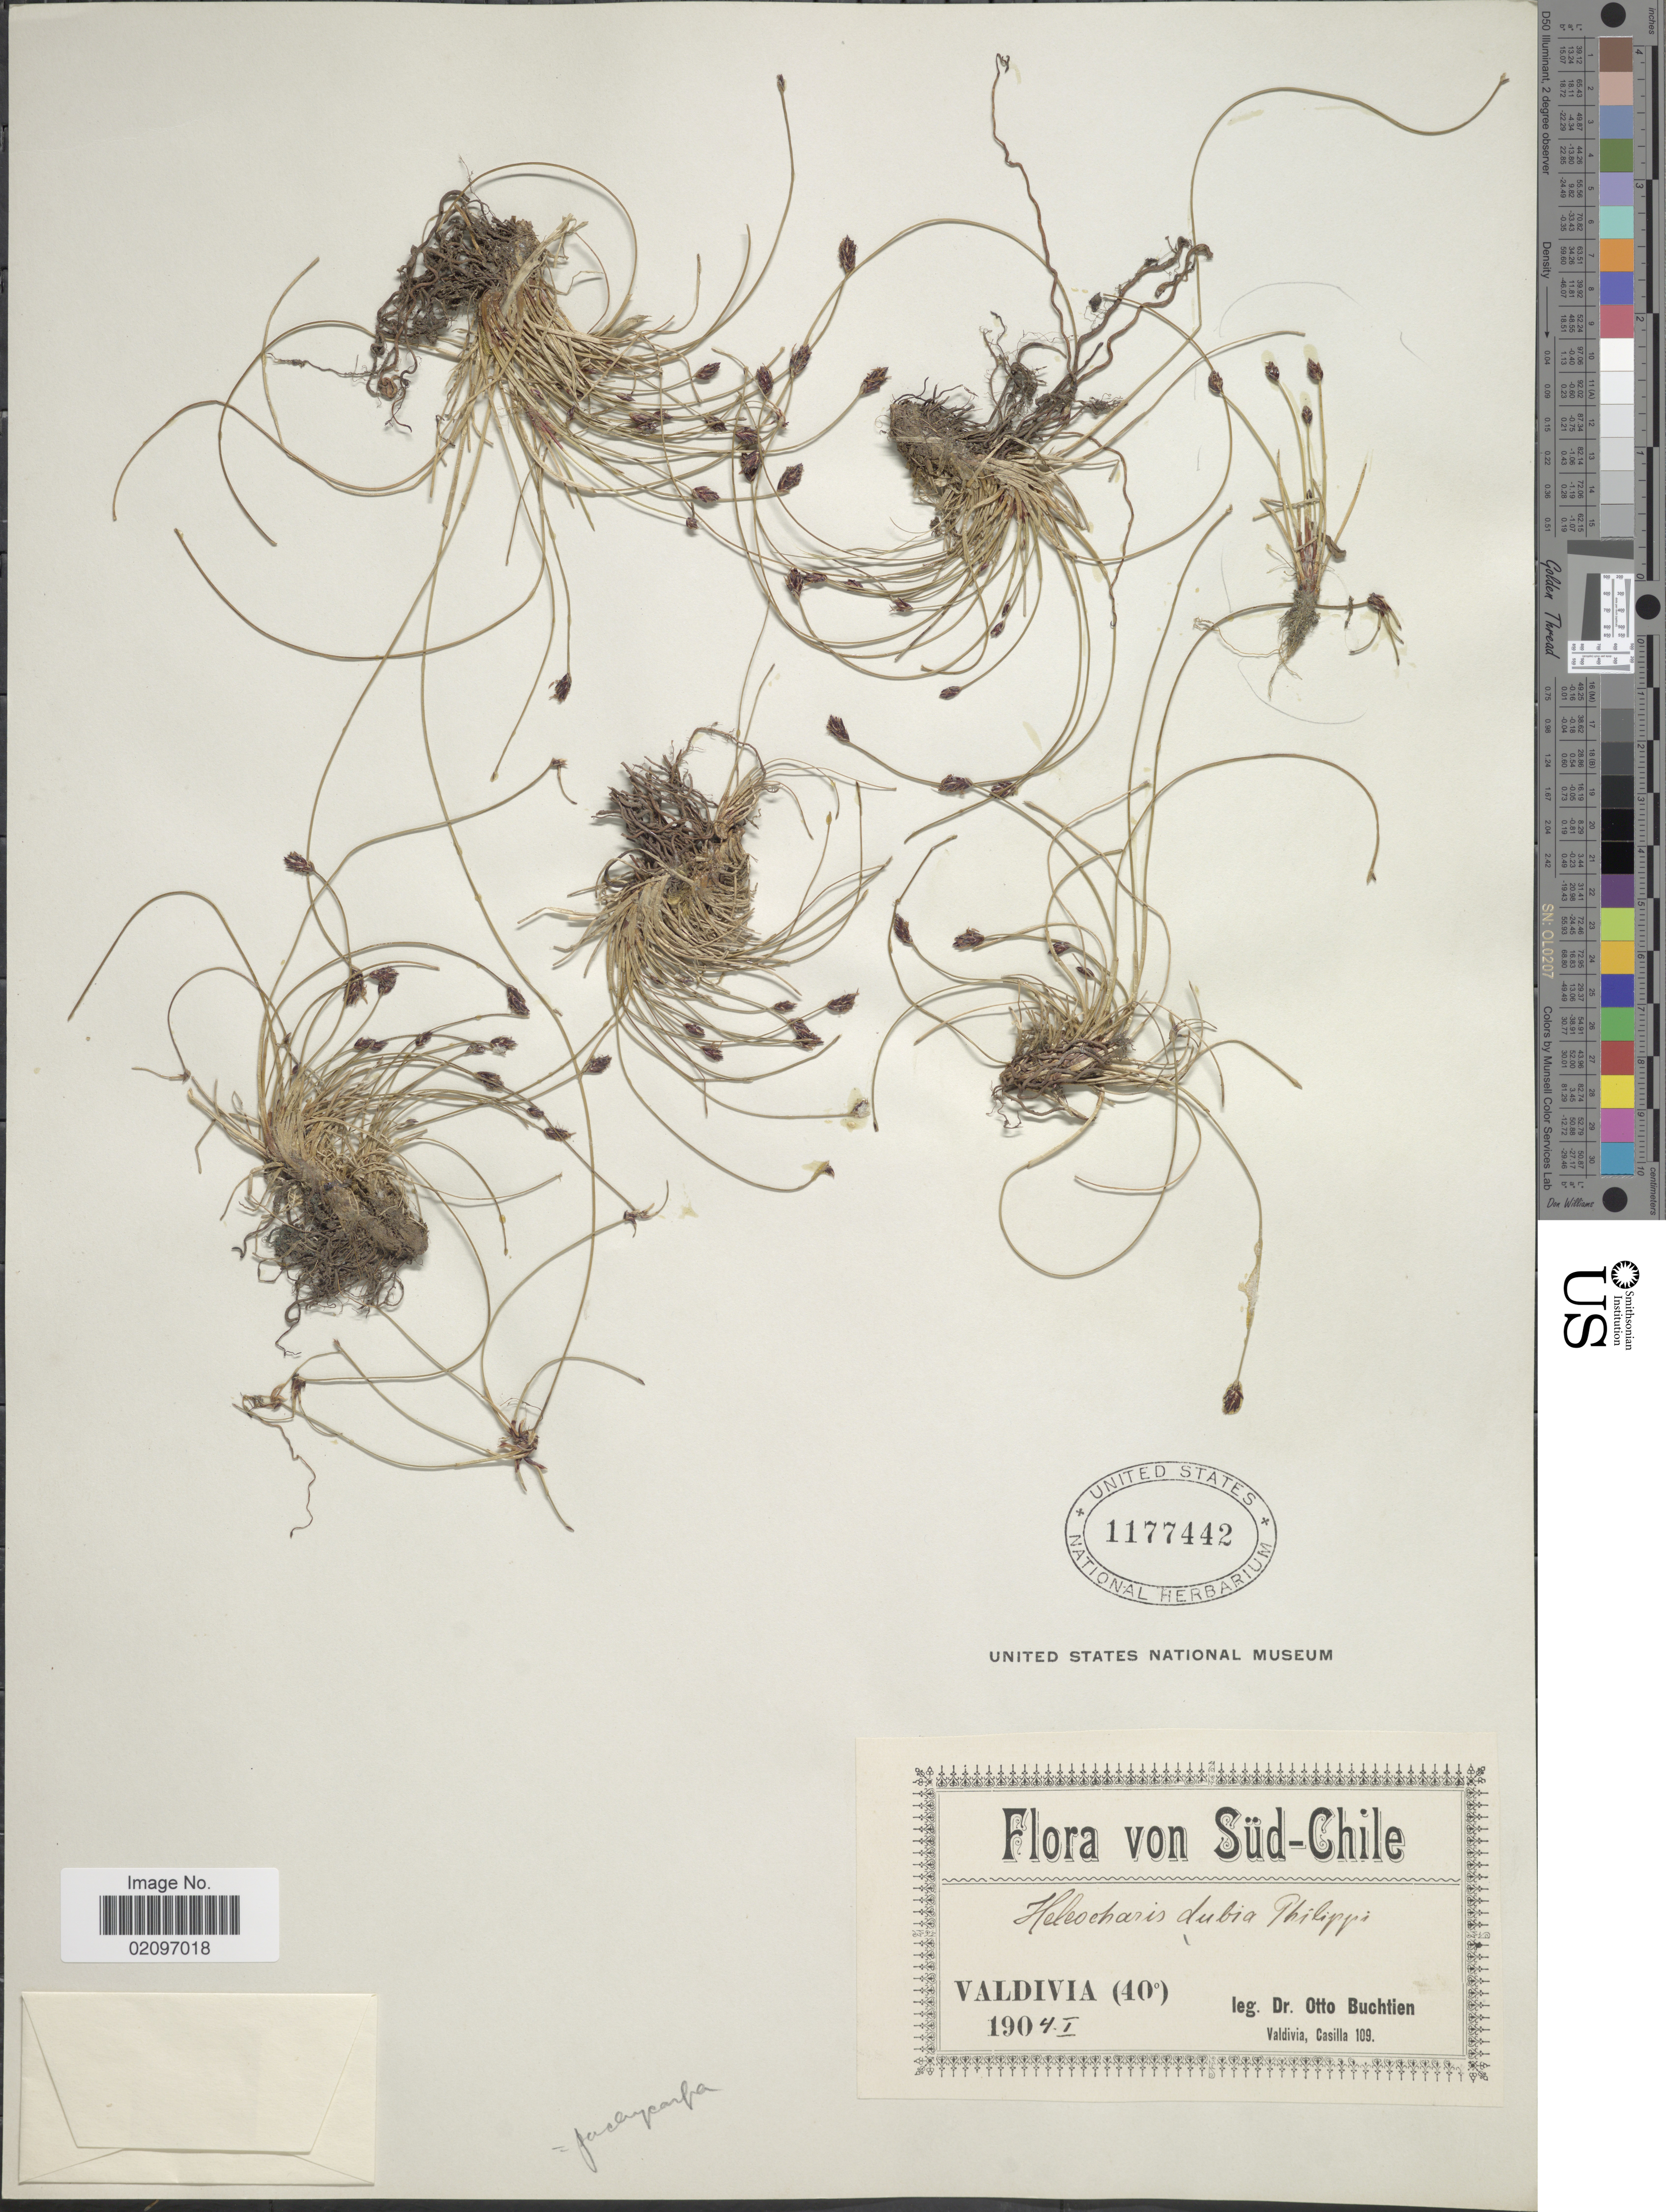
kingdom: Plantae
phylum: Tracheophyta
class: Liliopsida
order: Poales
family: Cyperaceae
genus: Eleocharis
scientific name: Eleocharis pachycarpa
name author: É. Desv.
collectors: O. Buchtien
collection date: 1904-01-04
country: Chile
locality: Sud-Chile. Valdivia.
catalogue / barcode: US 1177442